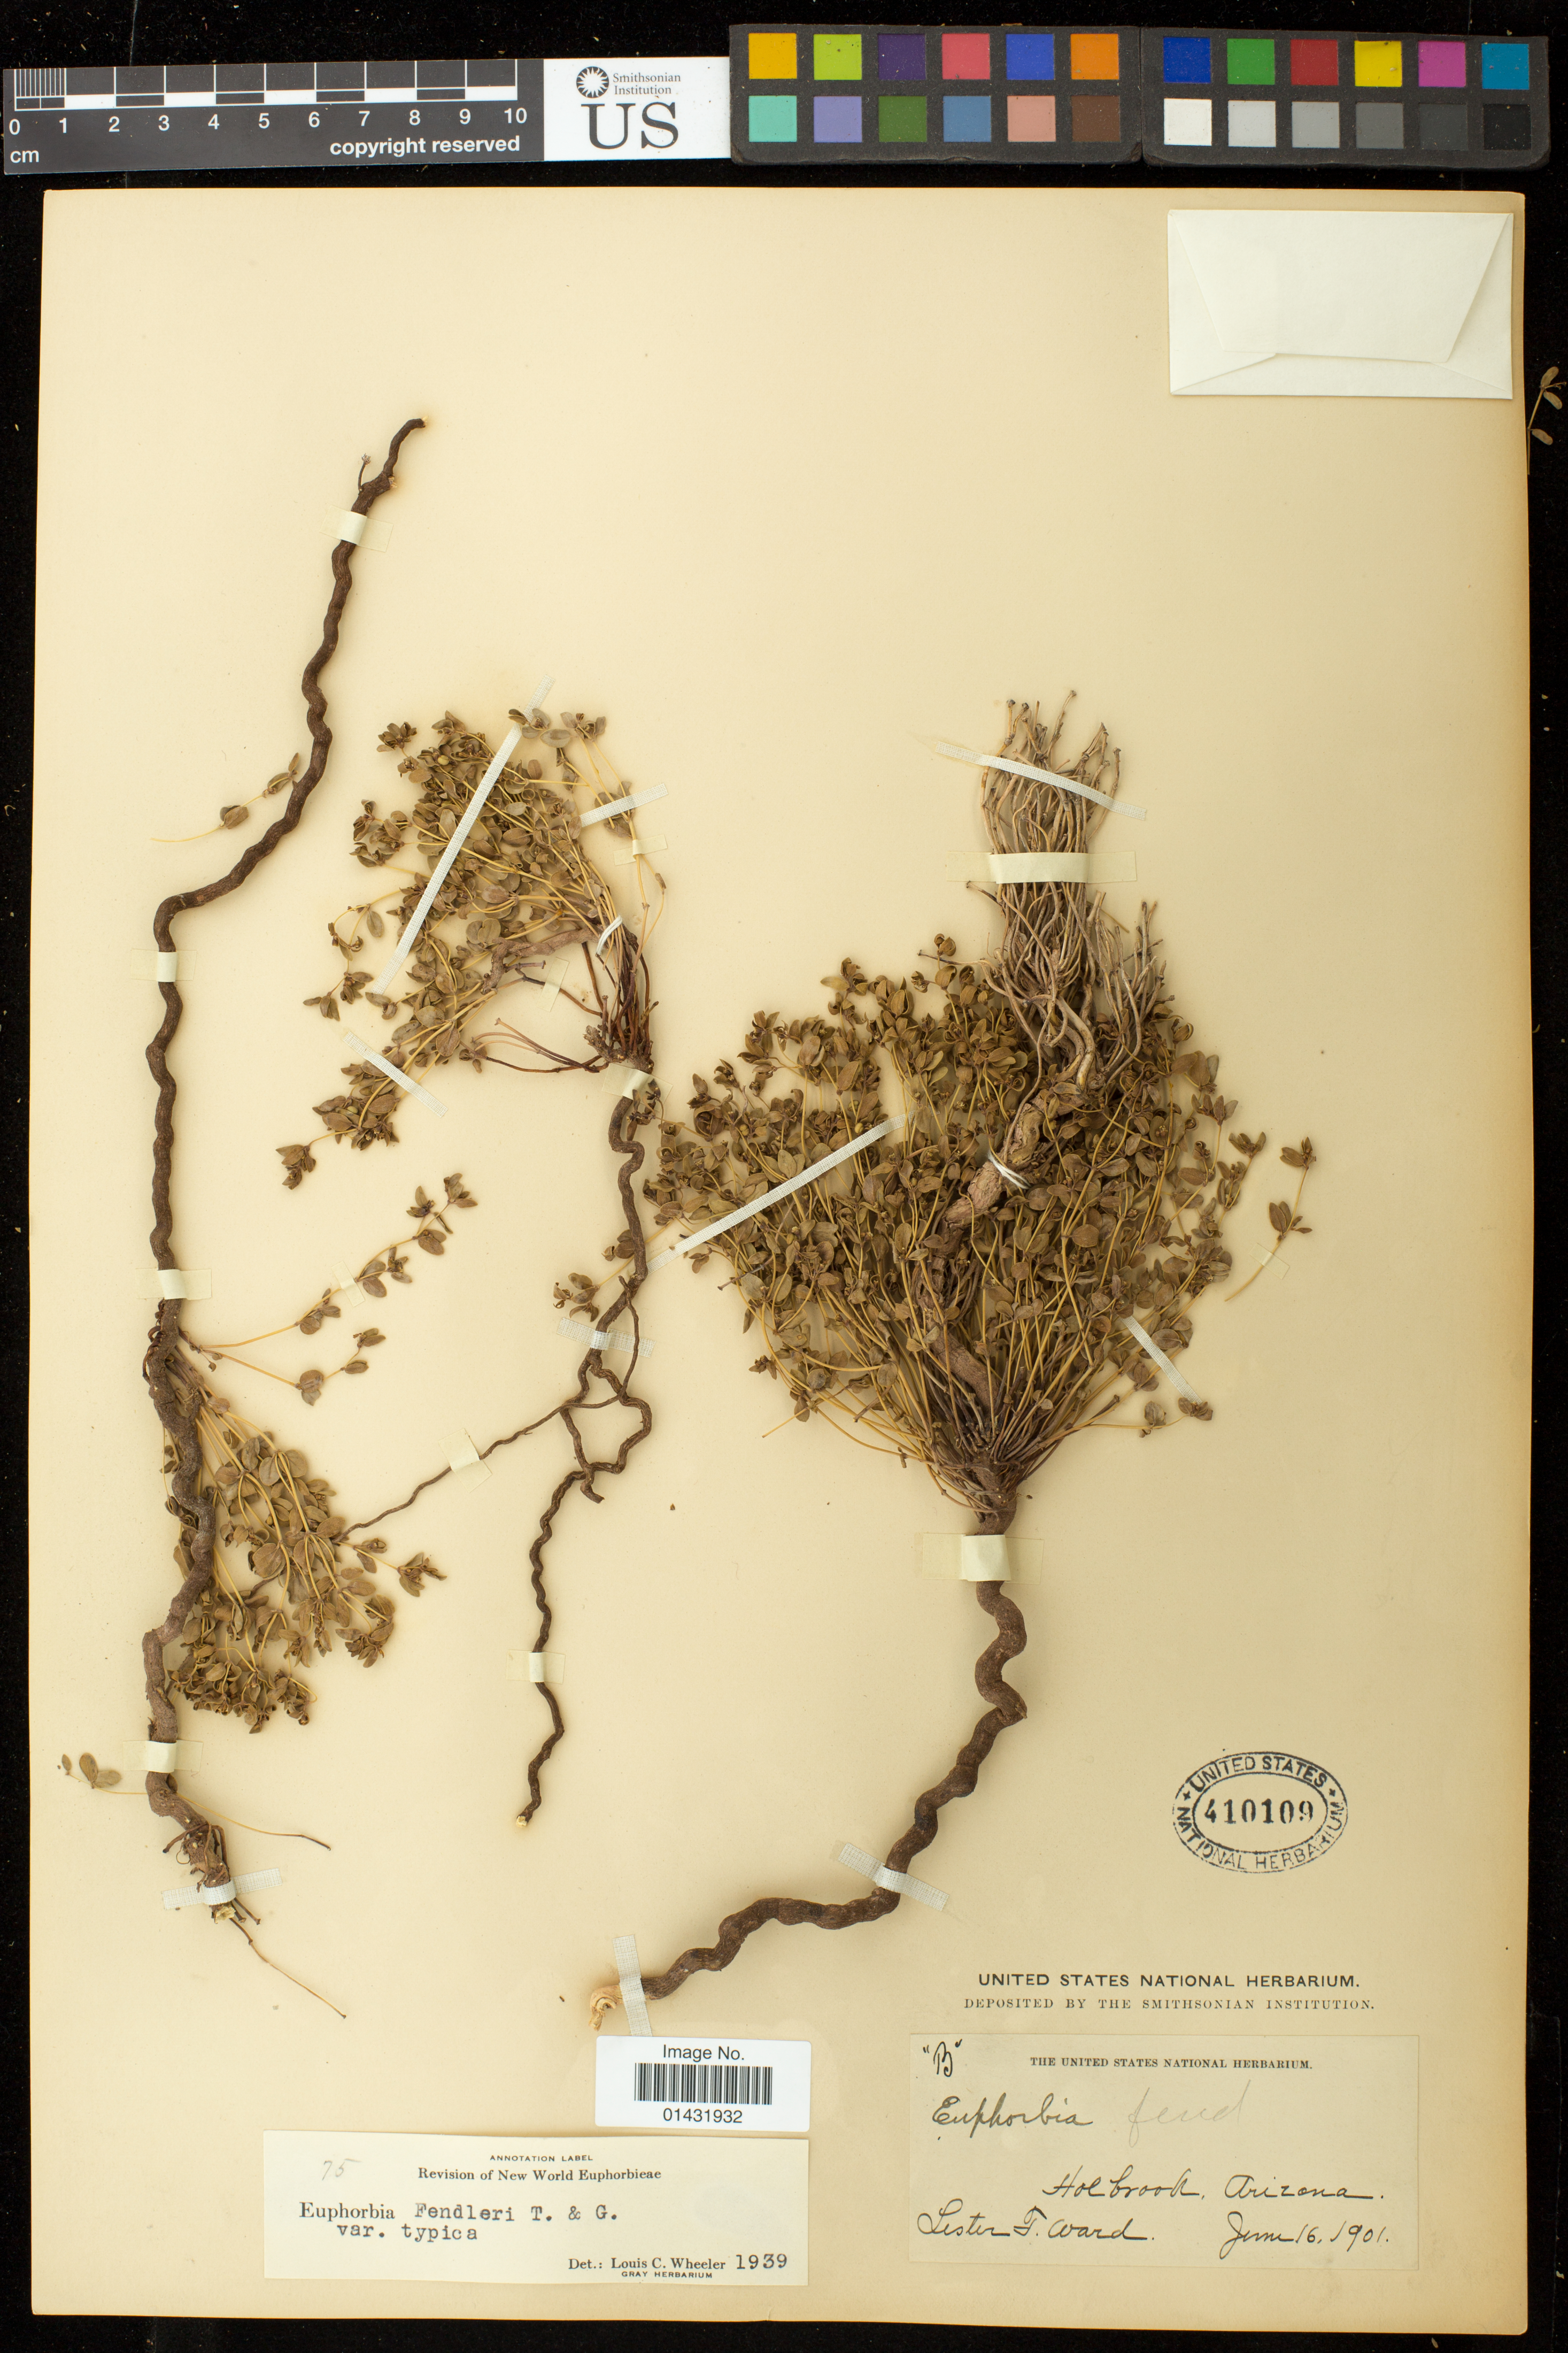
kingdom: Plantae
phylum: Tracheophyta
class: Magnoliopsida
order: Malpighiales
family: Euphorbiaceae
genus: Euphorbia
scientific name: Euphorbia fendleri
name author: Torr. & A. Gray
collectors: L. F. Ward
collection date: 1901-06-16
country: United States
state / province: Arizona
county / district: Navajo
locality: Holbrook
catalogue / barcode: US 410109